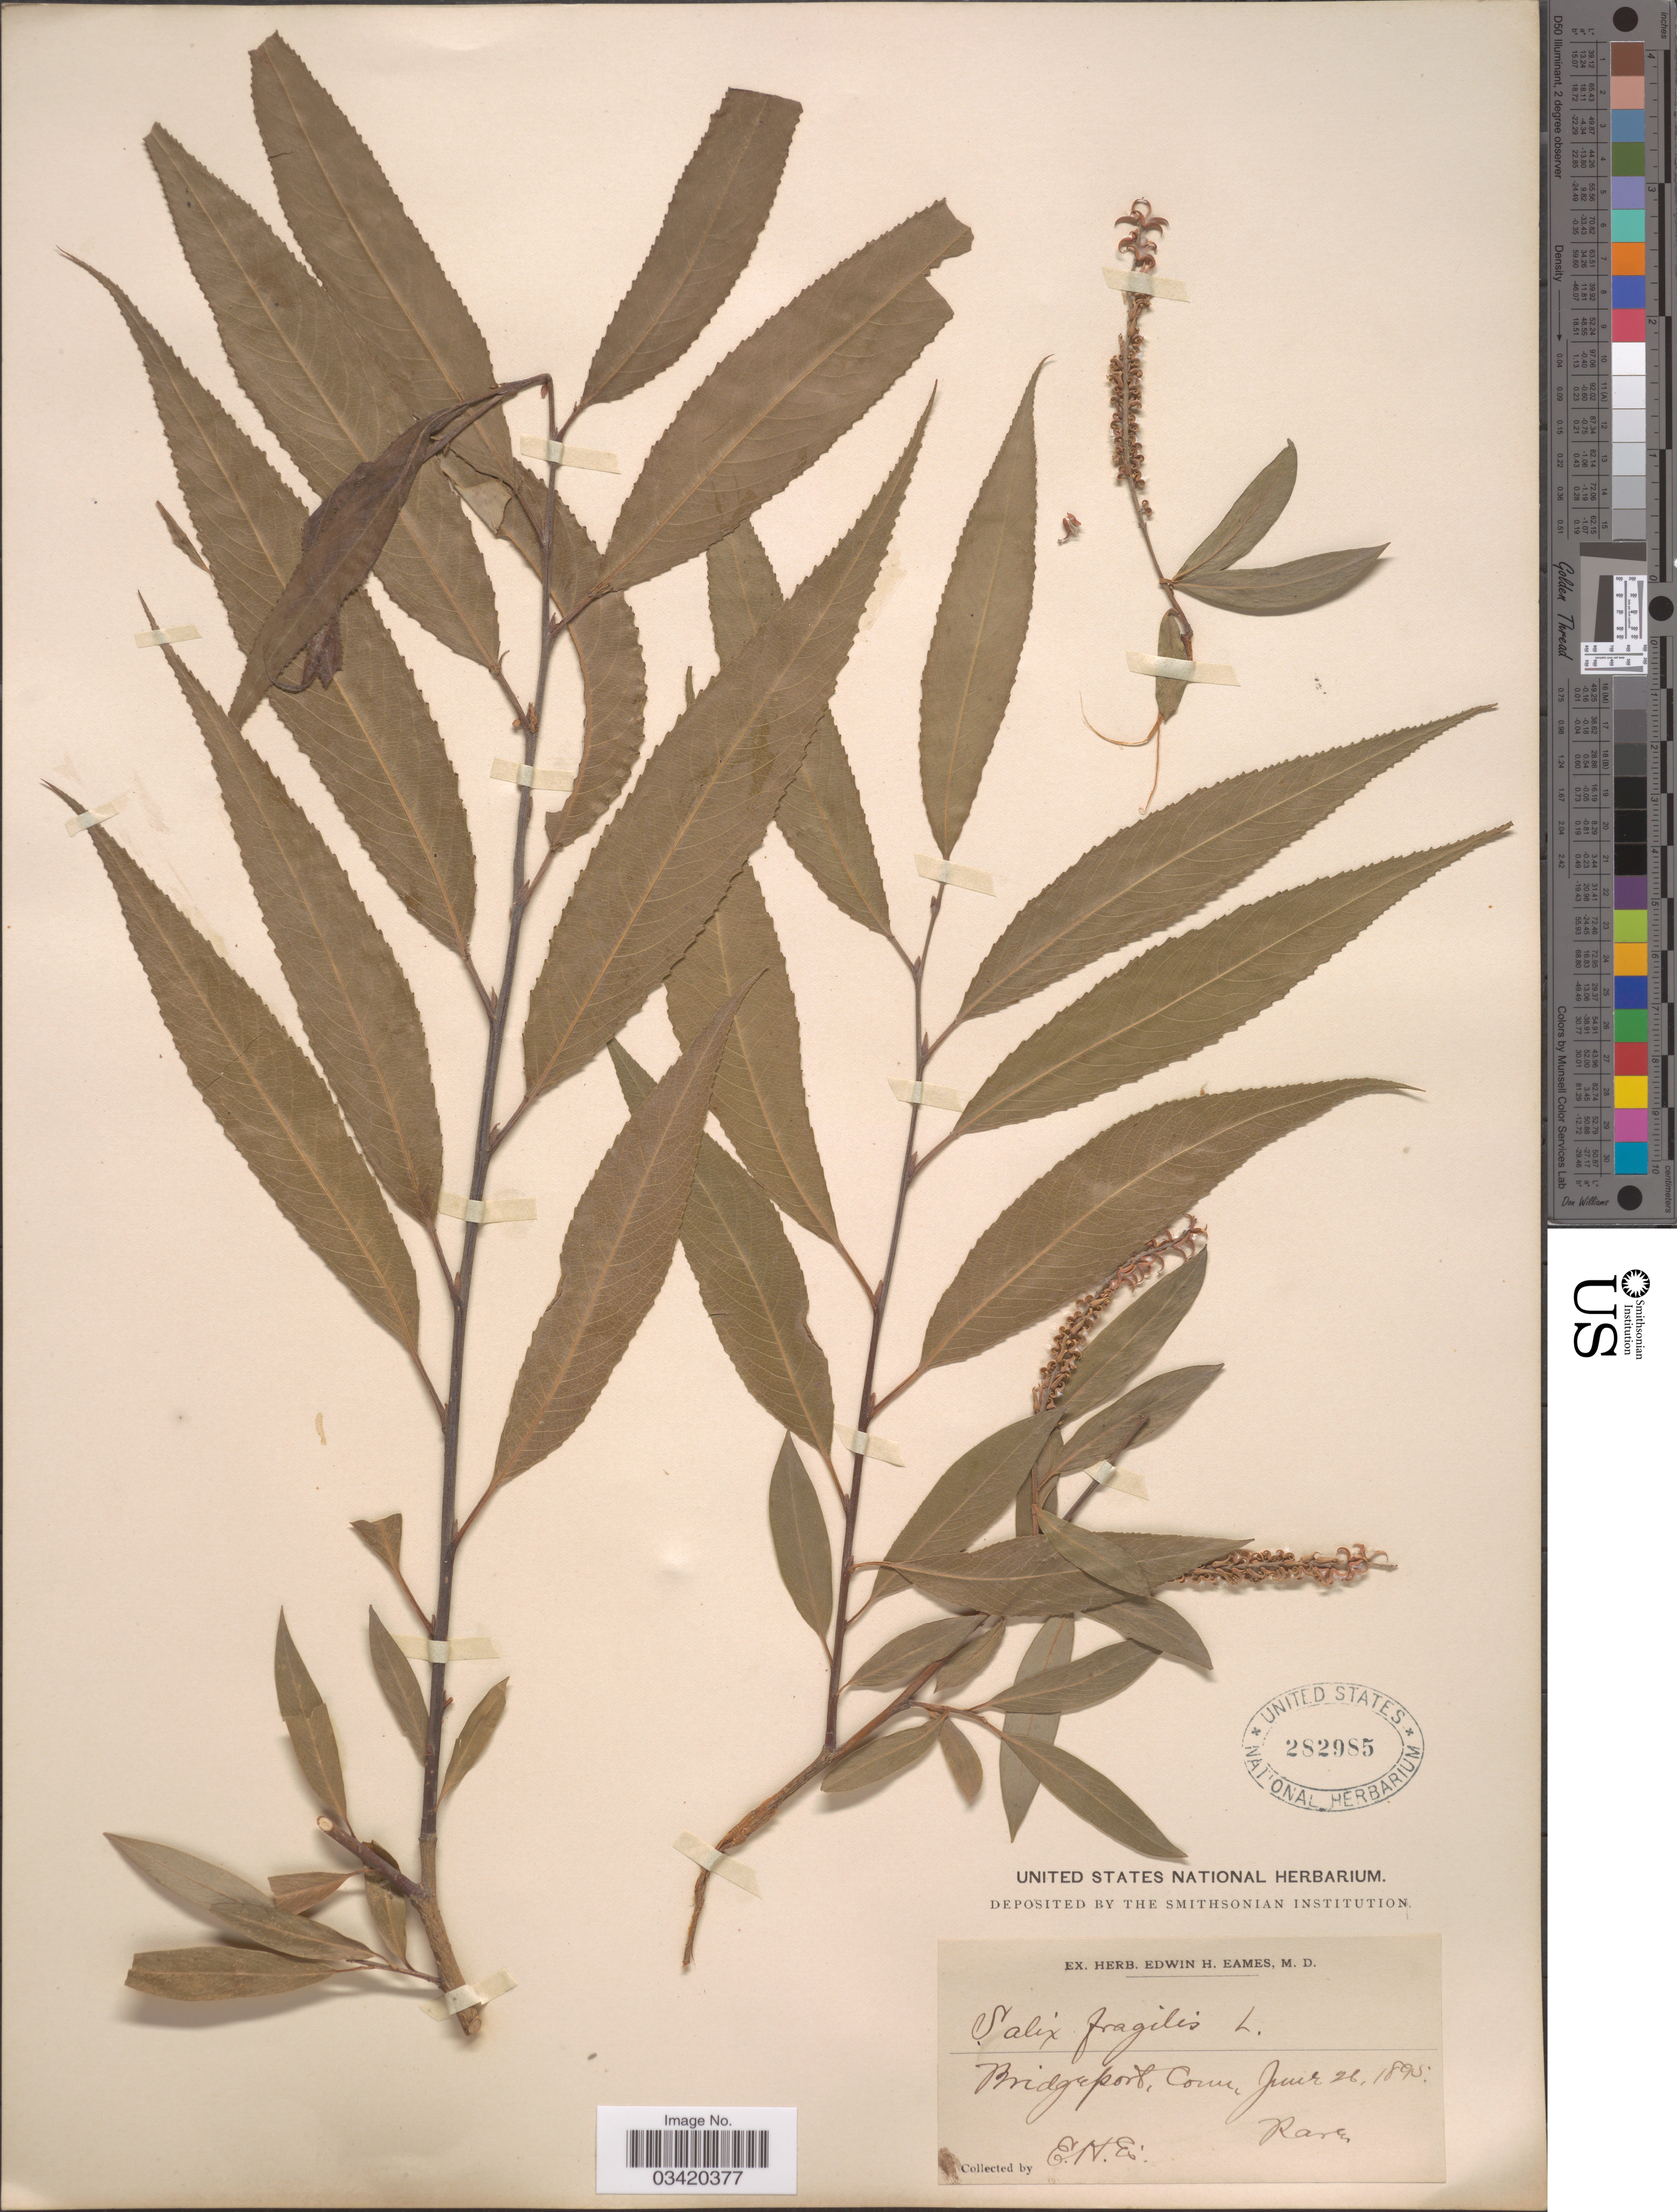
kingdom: Plantae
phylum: Tracheophyta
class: Magnoliopsida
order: Malpighiales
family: Salicaceae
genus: Salix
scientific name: Salix fragilis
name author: L.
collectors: E. H. Eames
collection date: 1895-06-26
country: United States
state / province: Connecticut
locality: Bridgeport.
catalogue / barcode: US 282985